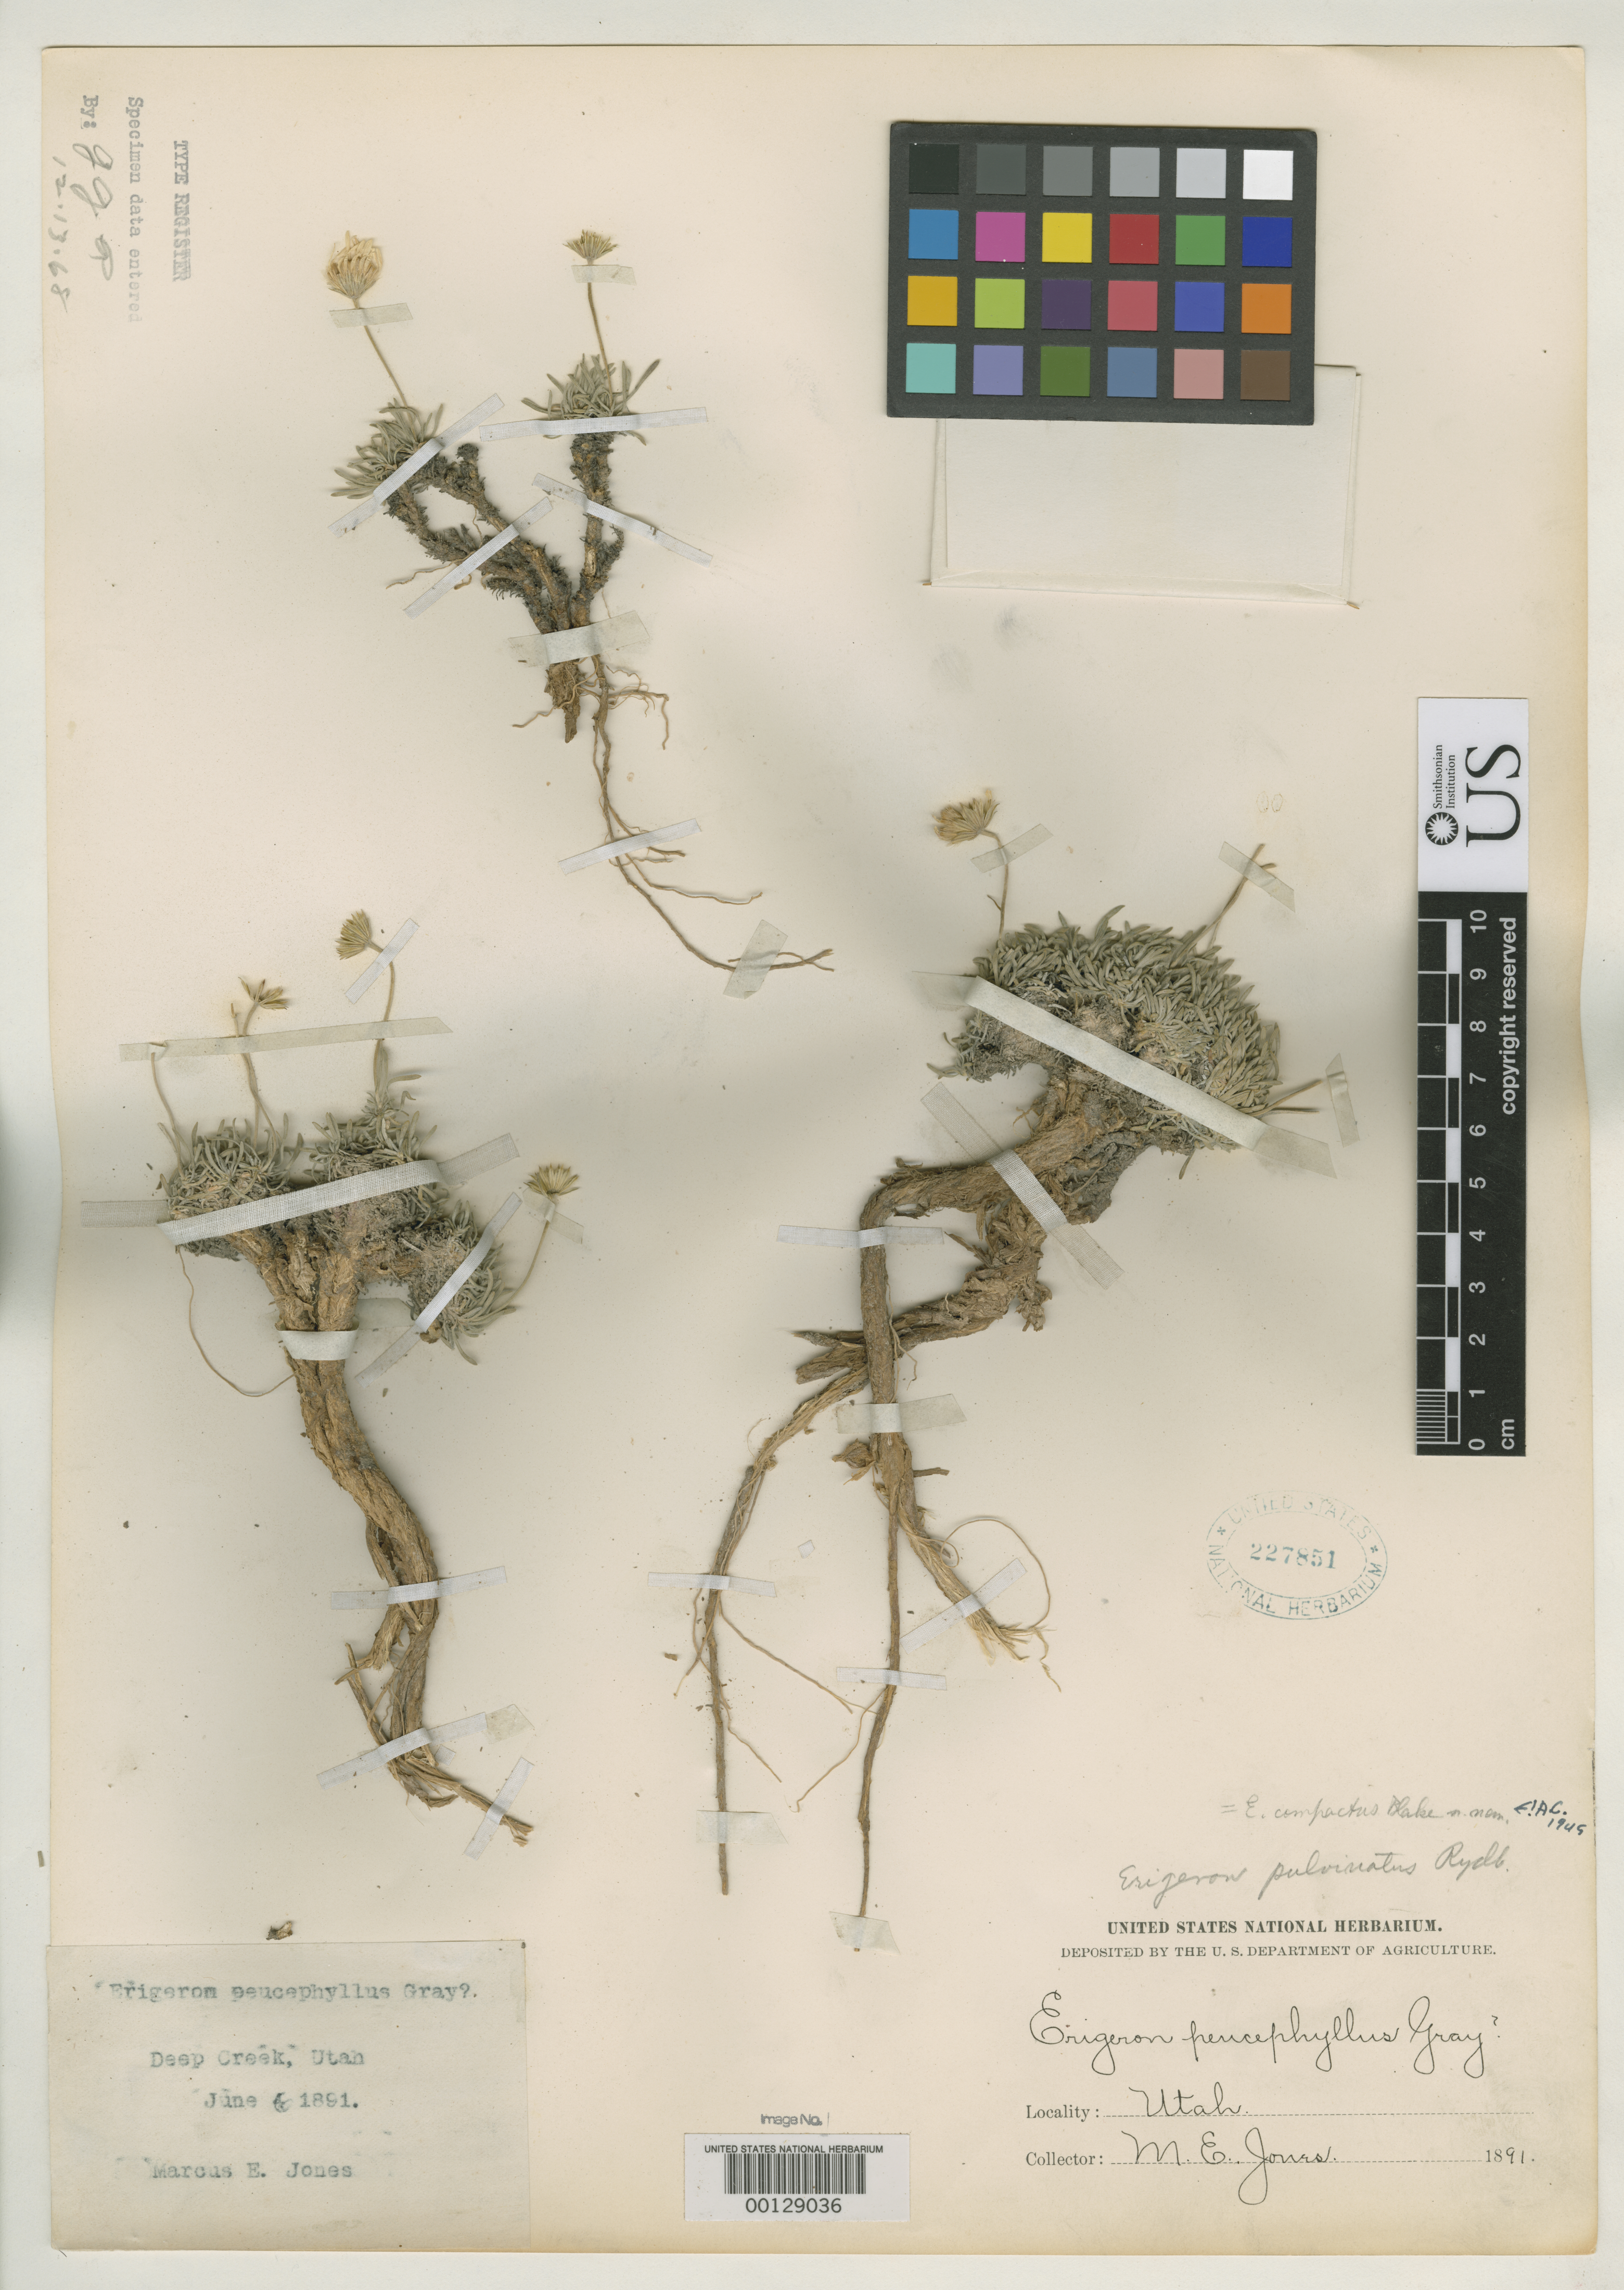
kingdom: Plantae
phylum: Tracheophyta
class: Magnoliopsida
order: Asterales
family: Asteraceae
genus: Erigeron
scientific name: Erigeron pulvinatum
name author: Rydb.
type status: Holotype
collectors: M. E. Jones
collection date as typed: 06 Jun 1891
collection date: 1891-06-06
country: United States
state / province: Utah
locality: Deep Creek.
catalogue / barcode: US 227851